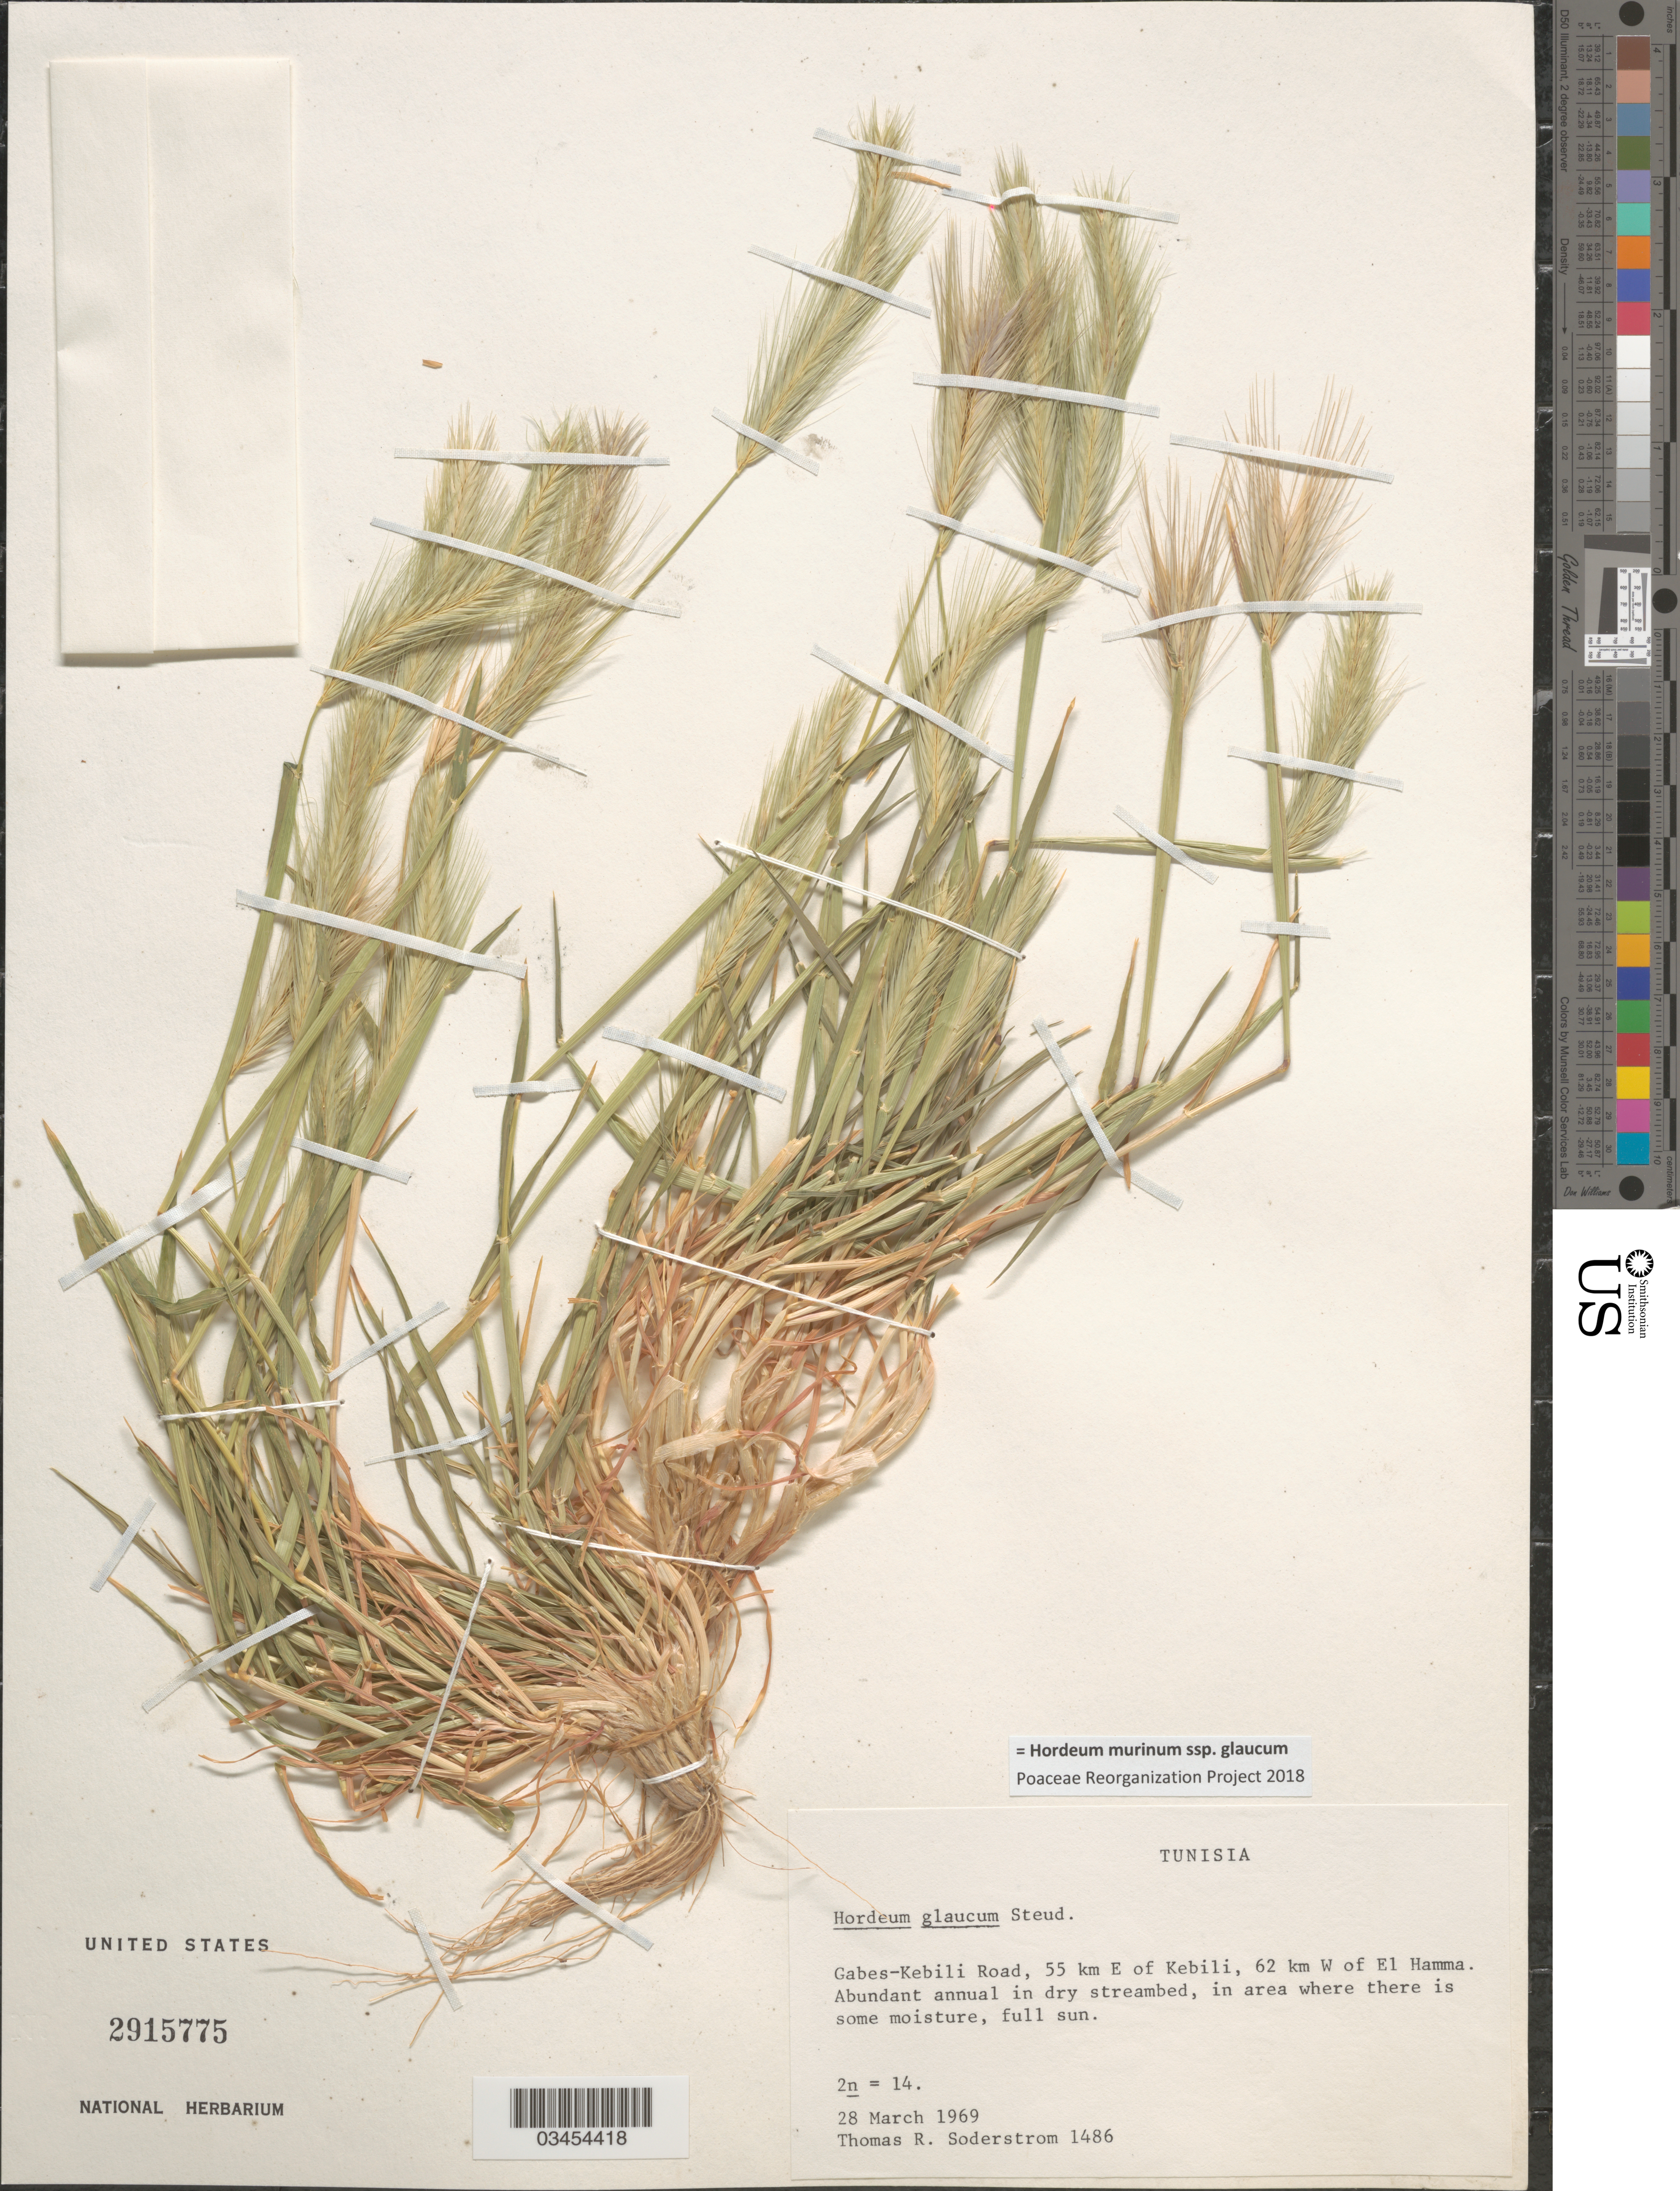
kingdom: Plantae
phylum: Tracheophyta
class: Liliopsida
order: Poales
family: Poaceae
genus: Hordeum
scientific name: Hordeum murinum subsp. glaucum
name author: (Steud.) Tzvelev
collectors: T. R. Soderstrom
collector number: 1486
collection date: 1969-03-28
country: Tunisia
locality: Gabes-Kebili Road, 55 km E of Kebili, 62 km W of El Hamma.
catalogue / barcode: US 2915775